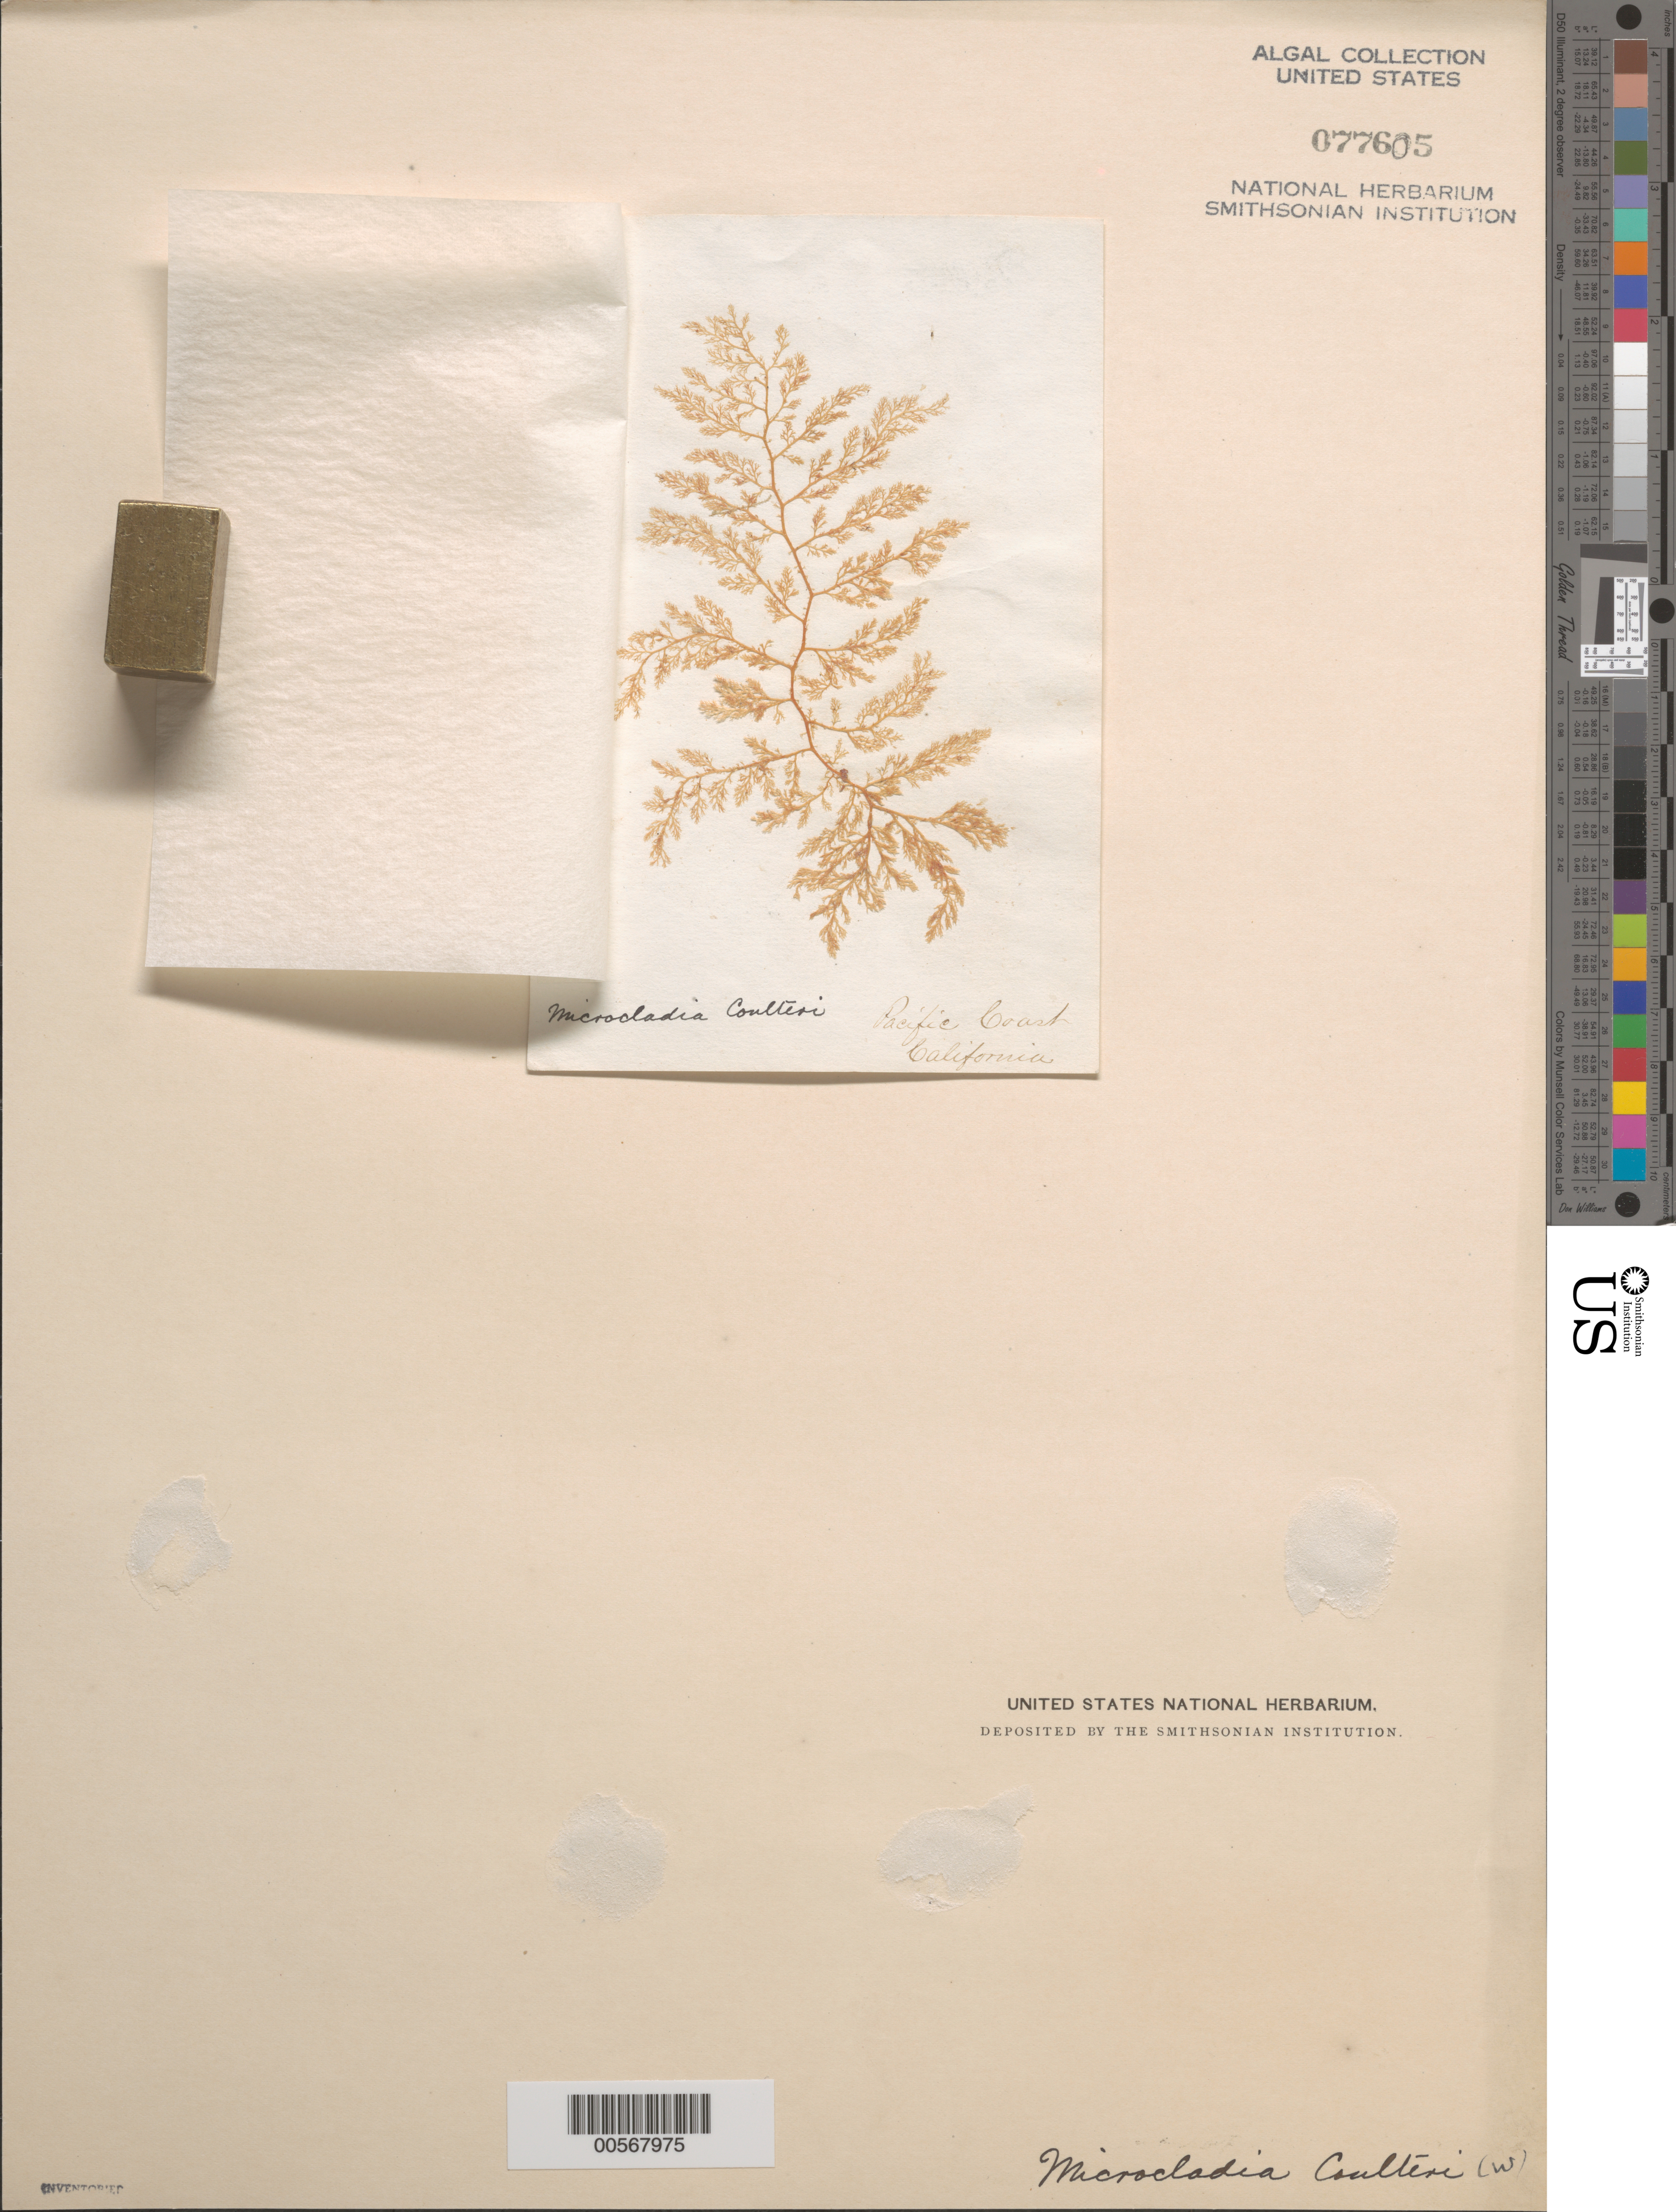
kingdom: Plantae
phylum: Rhodophyta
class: Florideophyceae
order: Ceramiales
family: Ceramiaceae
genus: Microcladia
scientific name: Microcladia coulteri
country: United States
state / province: California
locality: Pacific coast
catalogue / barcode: US 77605